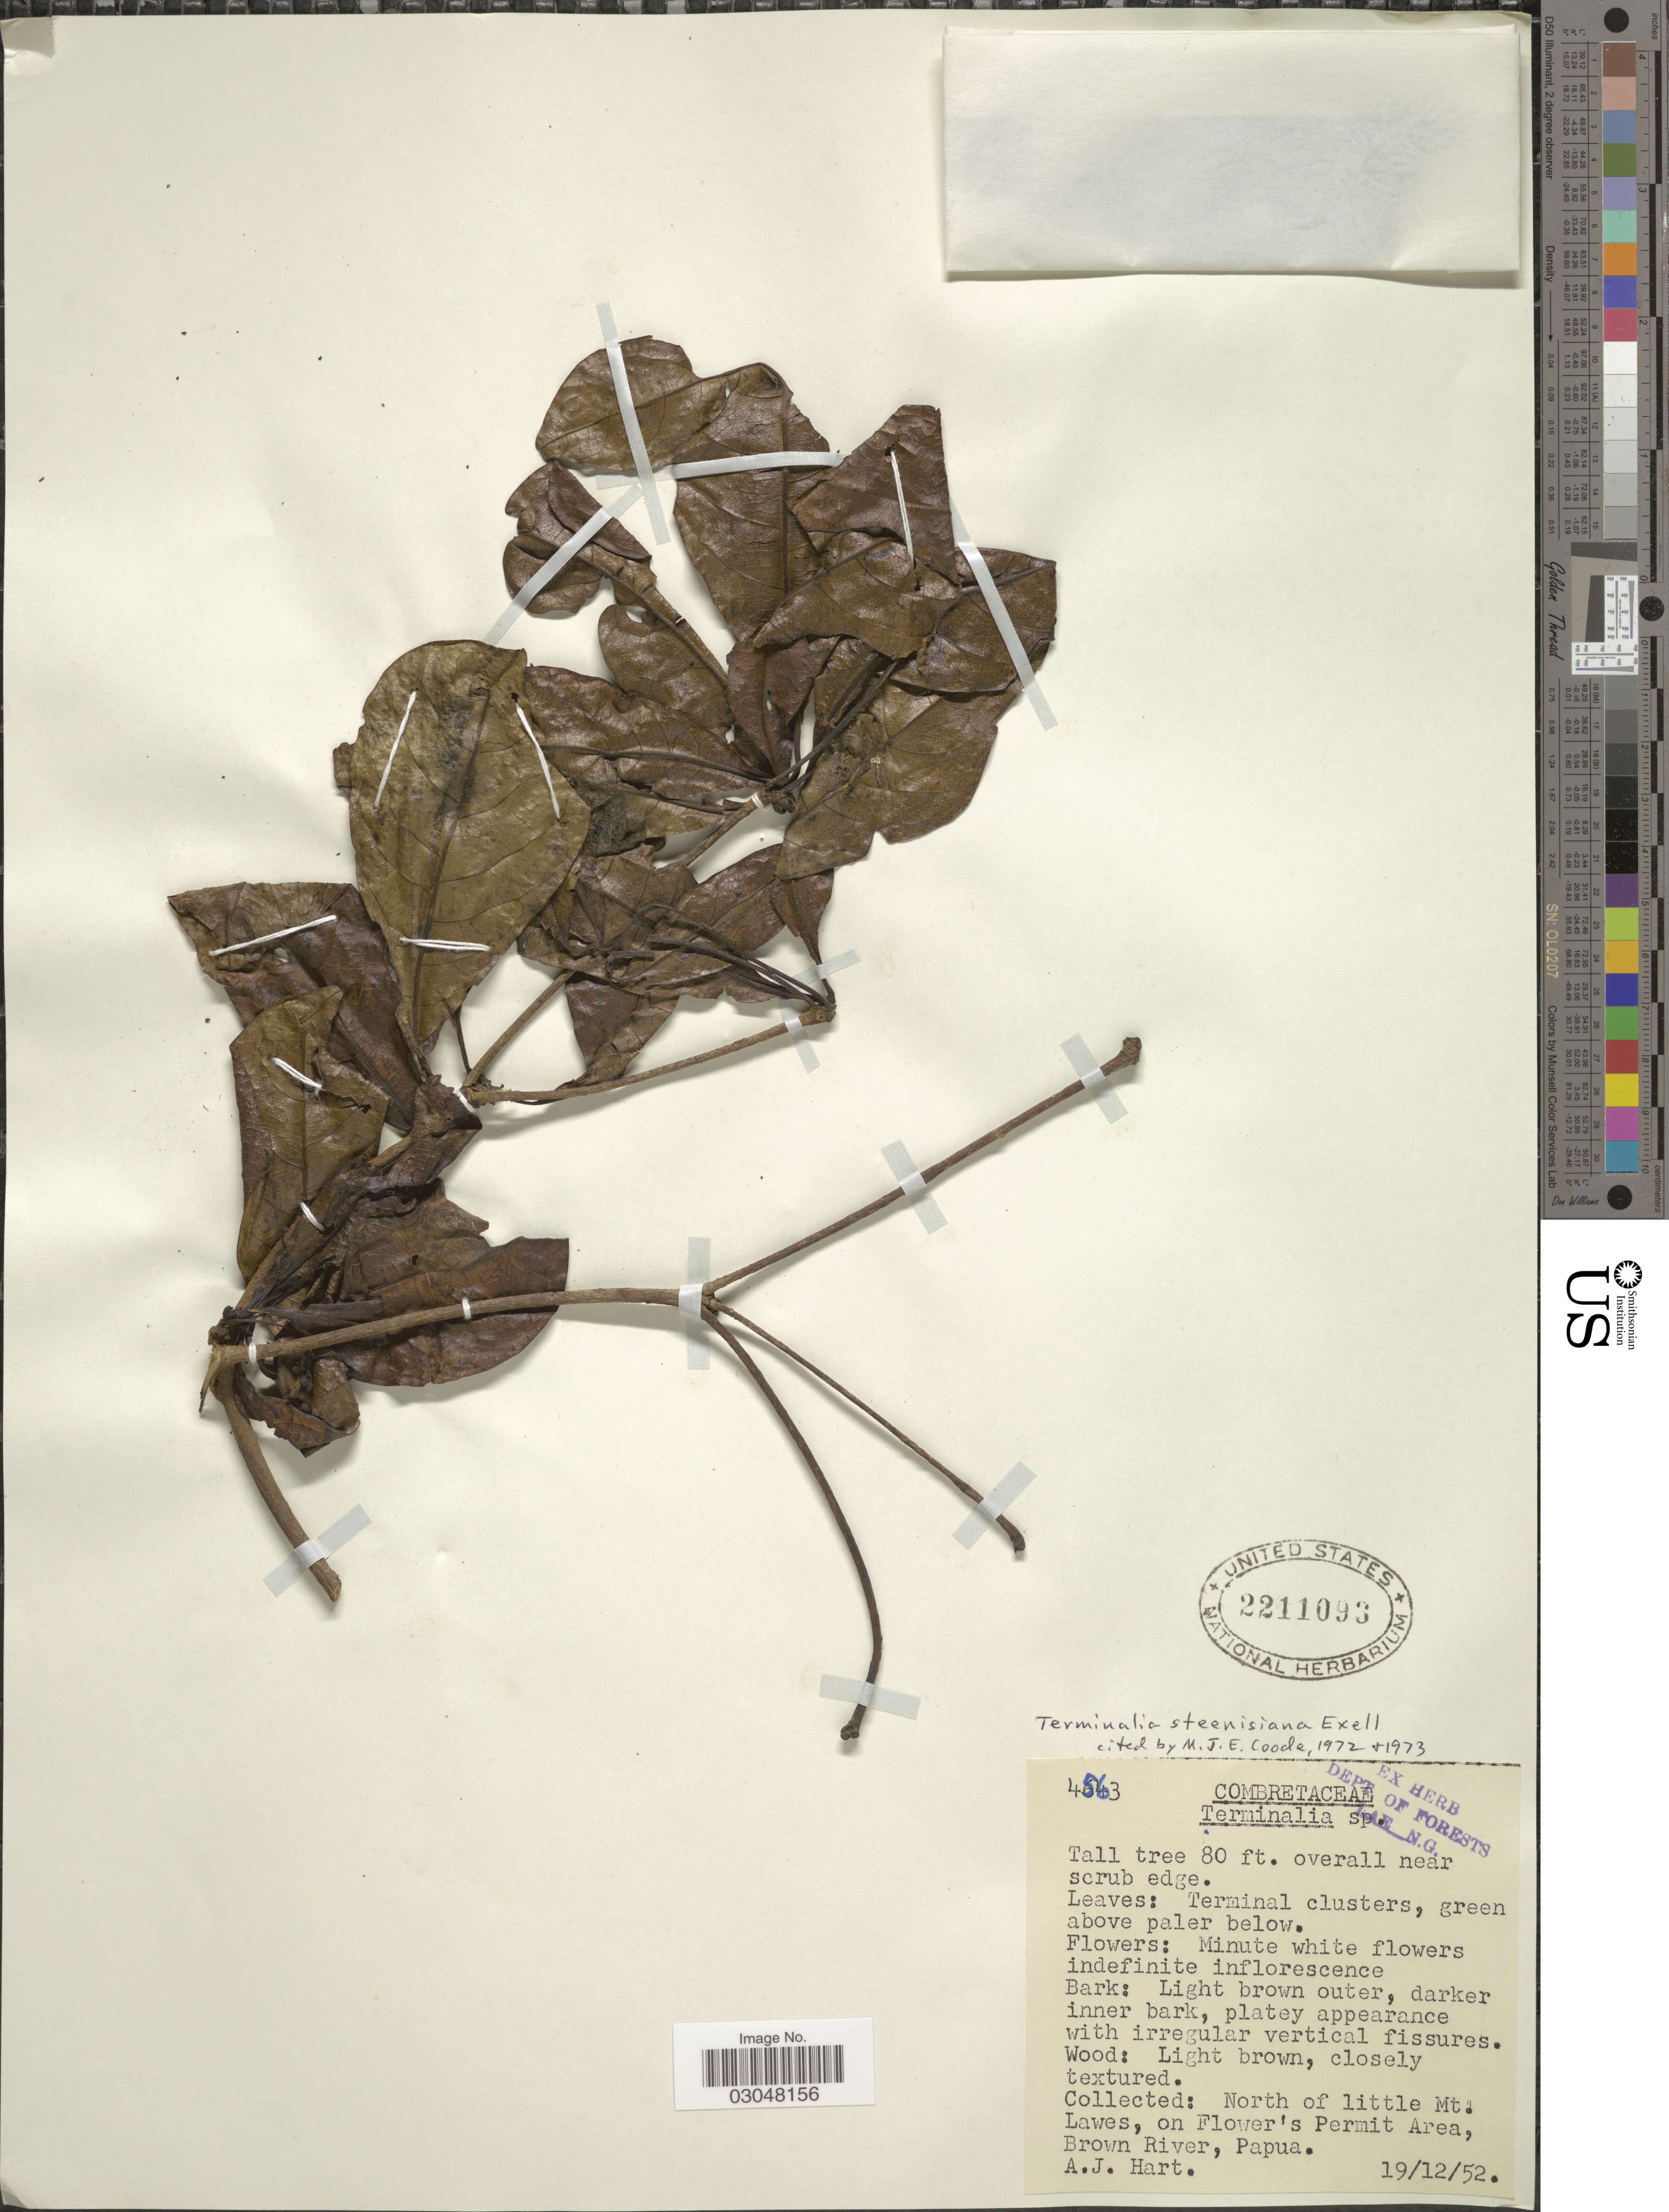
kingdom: Plantae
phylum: Tracheophyta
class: Magnoliopsida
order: Myrtales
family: Combretaceae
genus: Terminalia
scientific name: Terminalia steenisiana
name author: Exell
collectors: A. Hart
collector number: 4563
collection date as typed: Transcribed d/m/y: 19/12/52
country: Papua New Guinea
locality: North of little Mt. Lawes, on Flower's Permit Area, Brown River, Papua.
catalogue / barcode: US 2211093